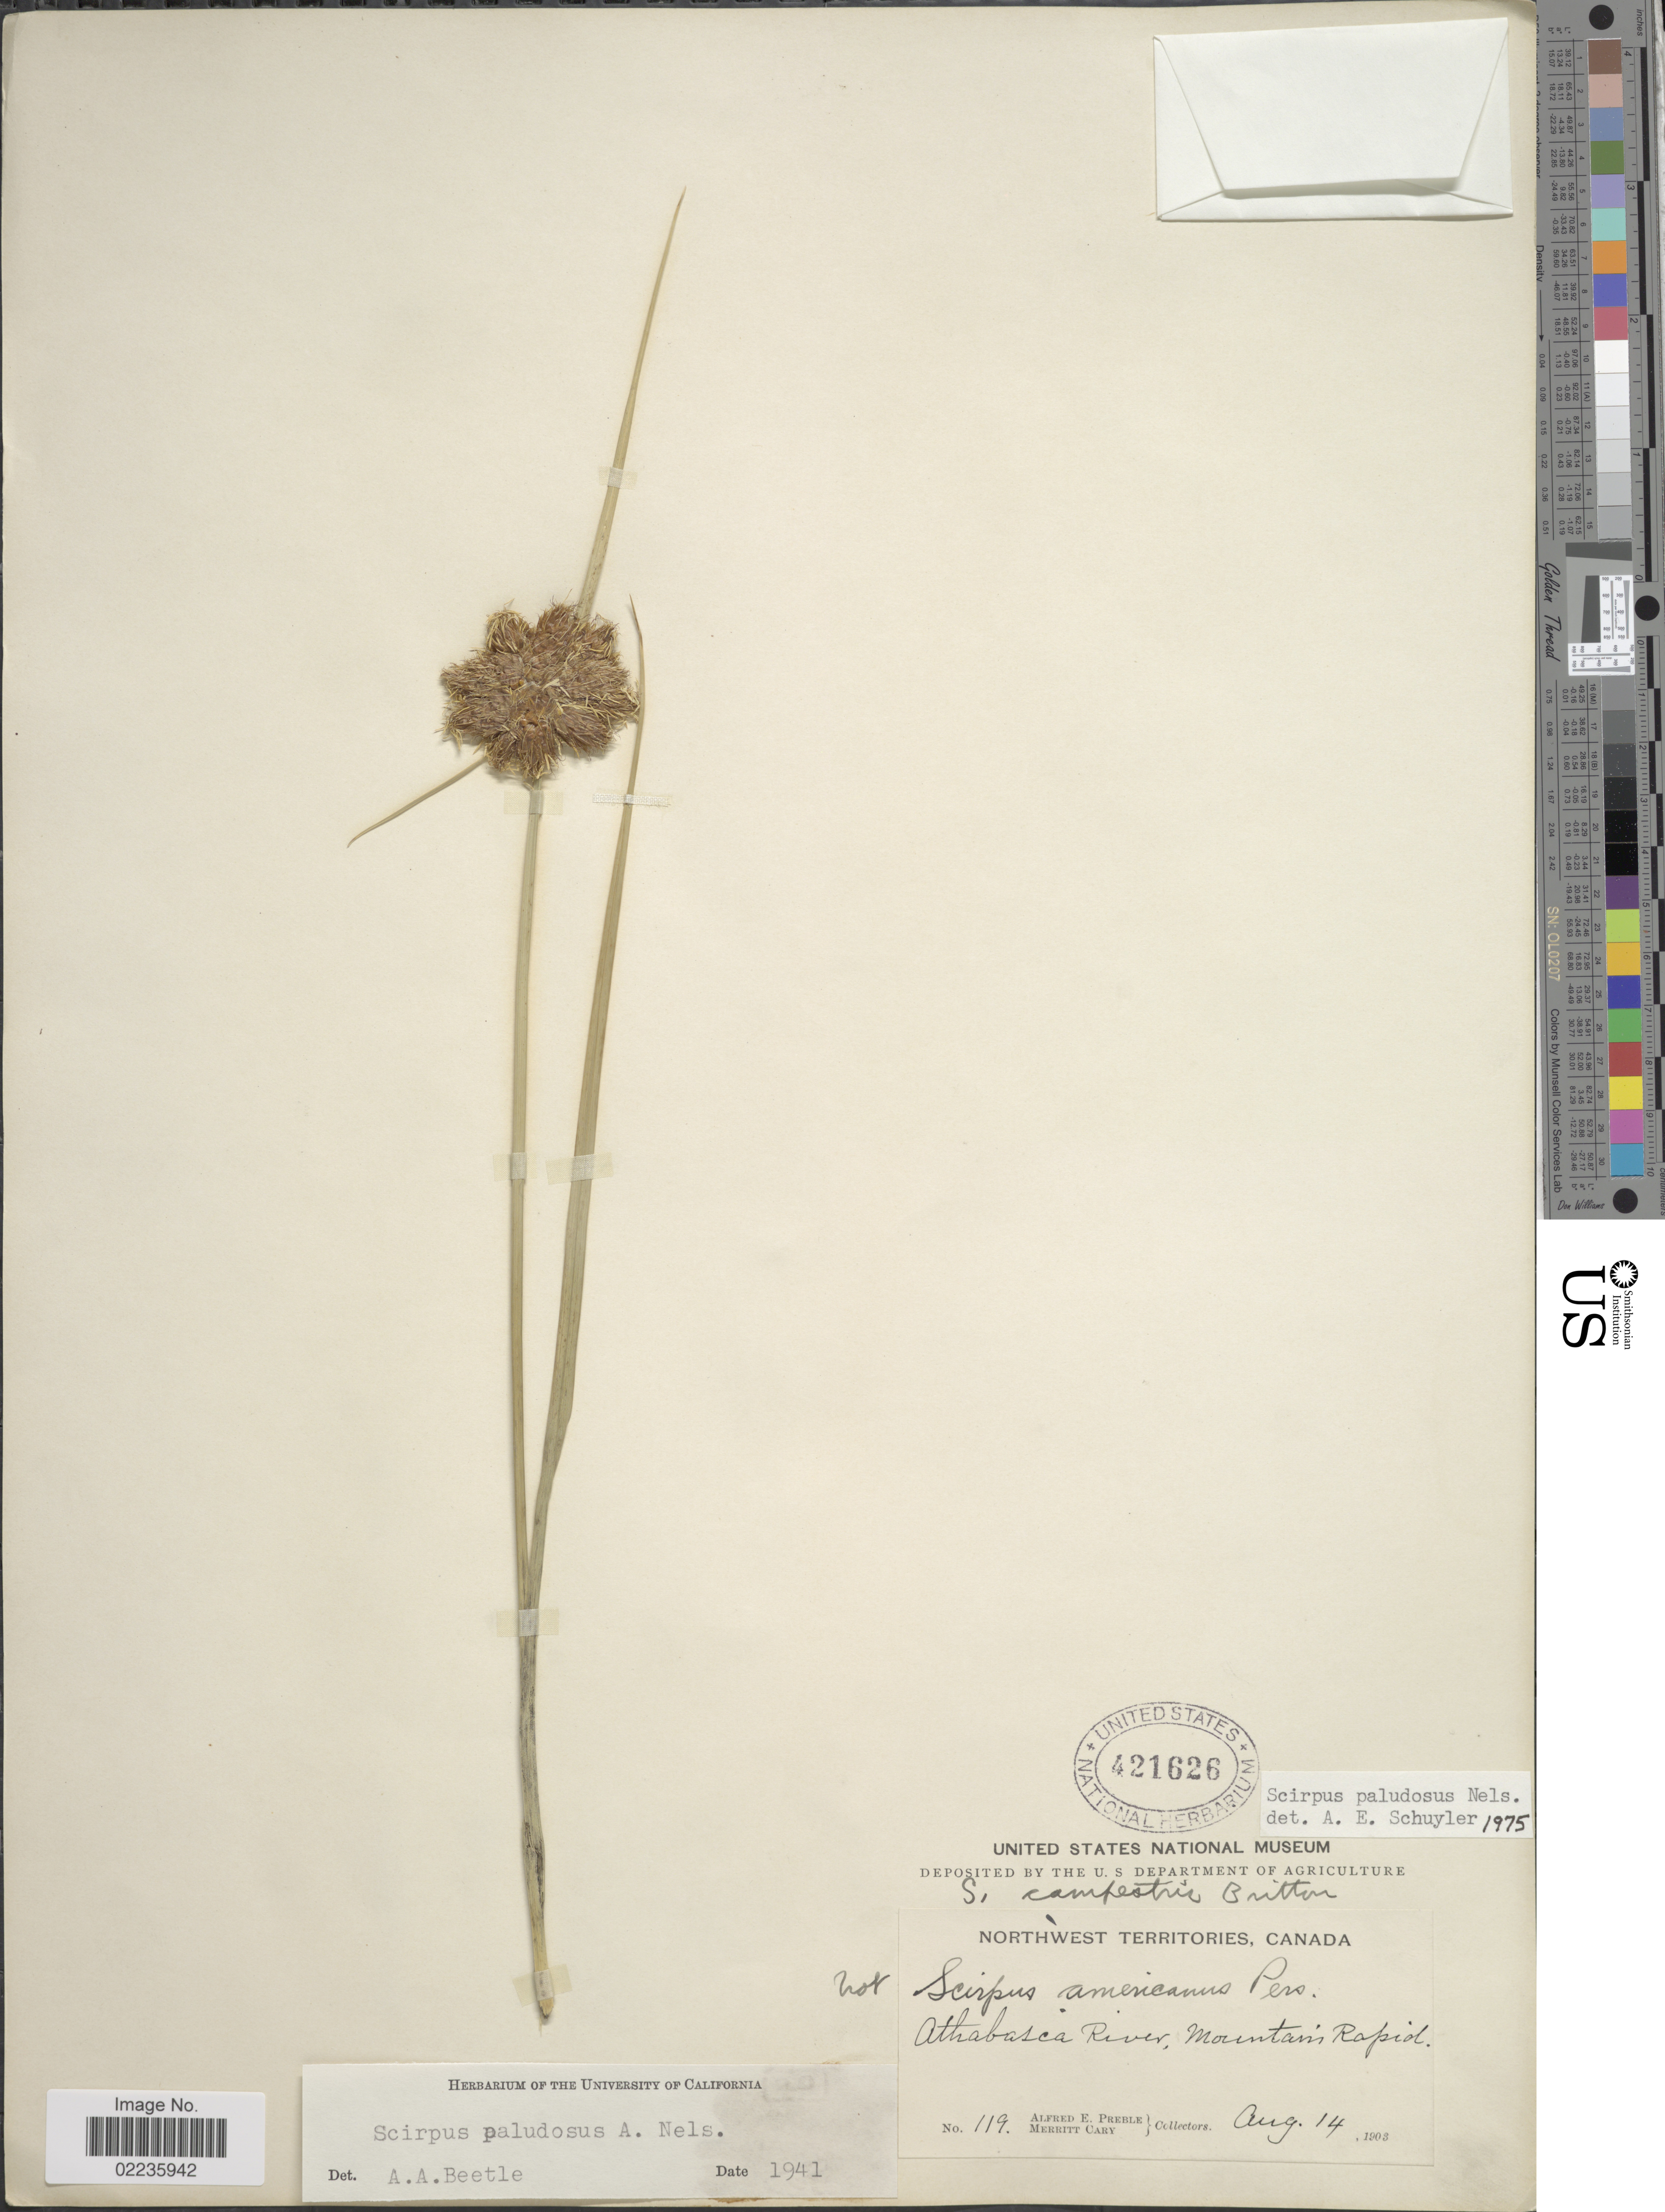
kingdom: Plantae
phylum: Tracheophyta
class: Liliopsida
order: Poales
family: Cyperaceae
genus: Bolboschoenus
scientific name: Bolboschoenus maritimus subsp. paludosus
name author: (A. Nelson) T. Koyama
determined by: Strong, M. T., (US), Smithsonian Institution - National Museum of Natural History (UNITED STATES)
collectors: A. Preble & M. Cary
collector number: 119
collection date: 1903-08-14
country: Canada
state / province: Northwest Territories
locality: Athabasca River, Mountain Rapid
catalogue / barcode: US 421626